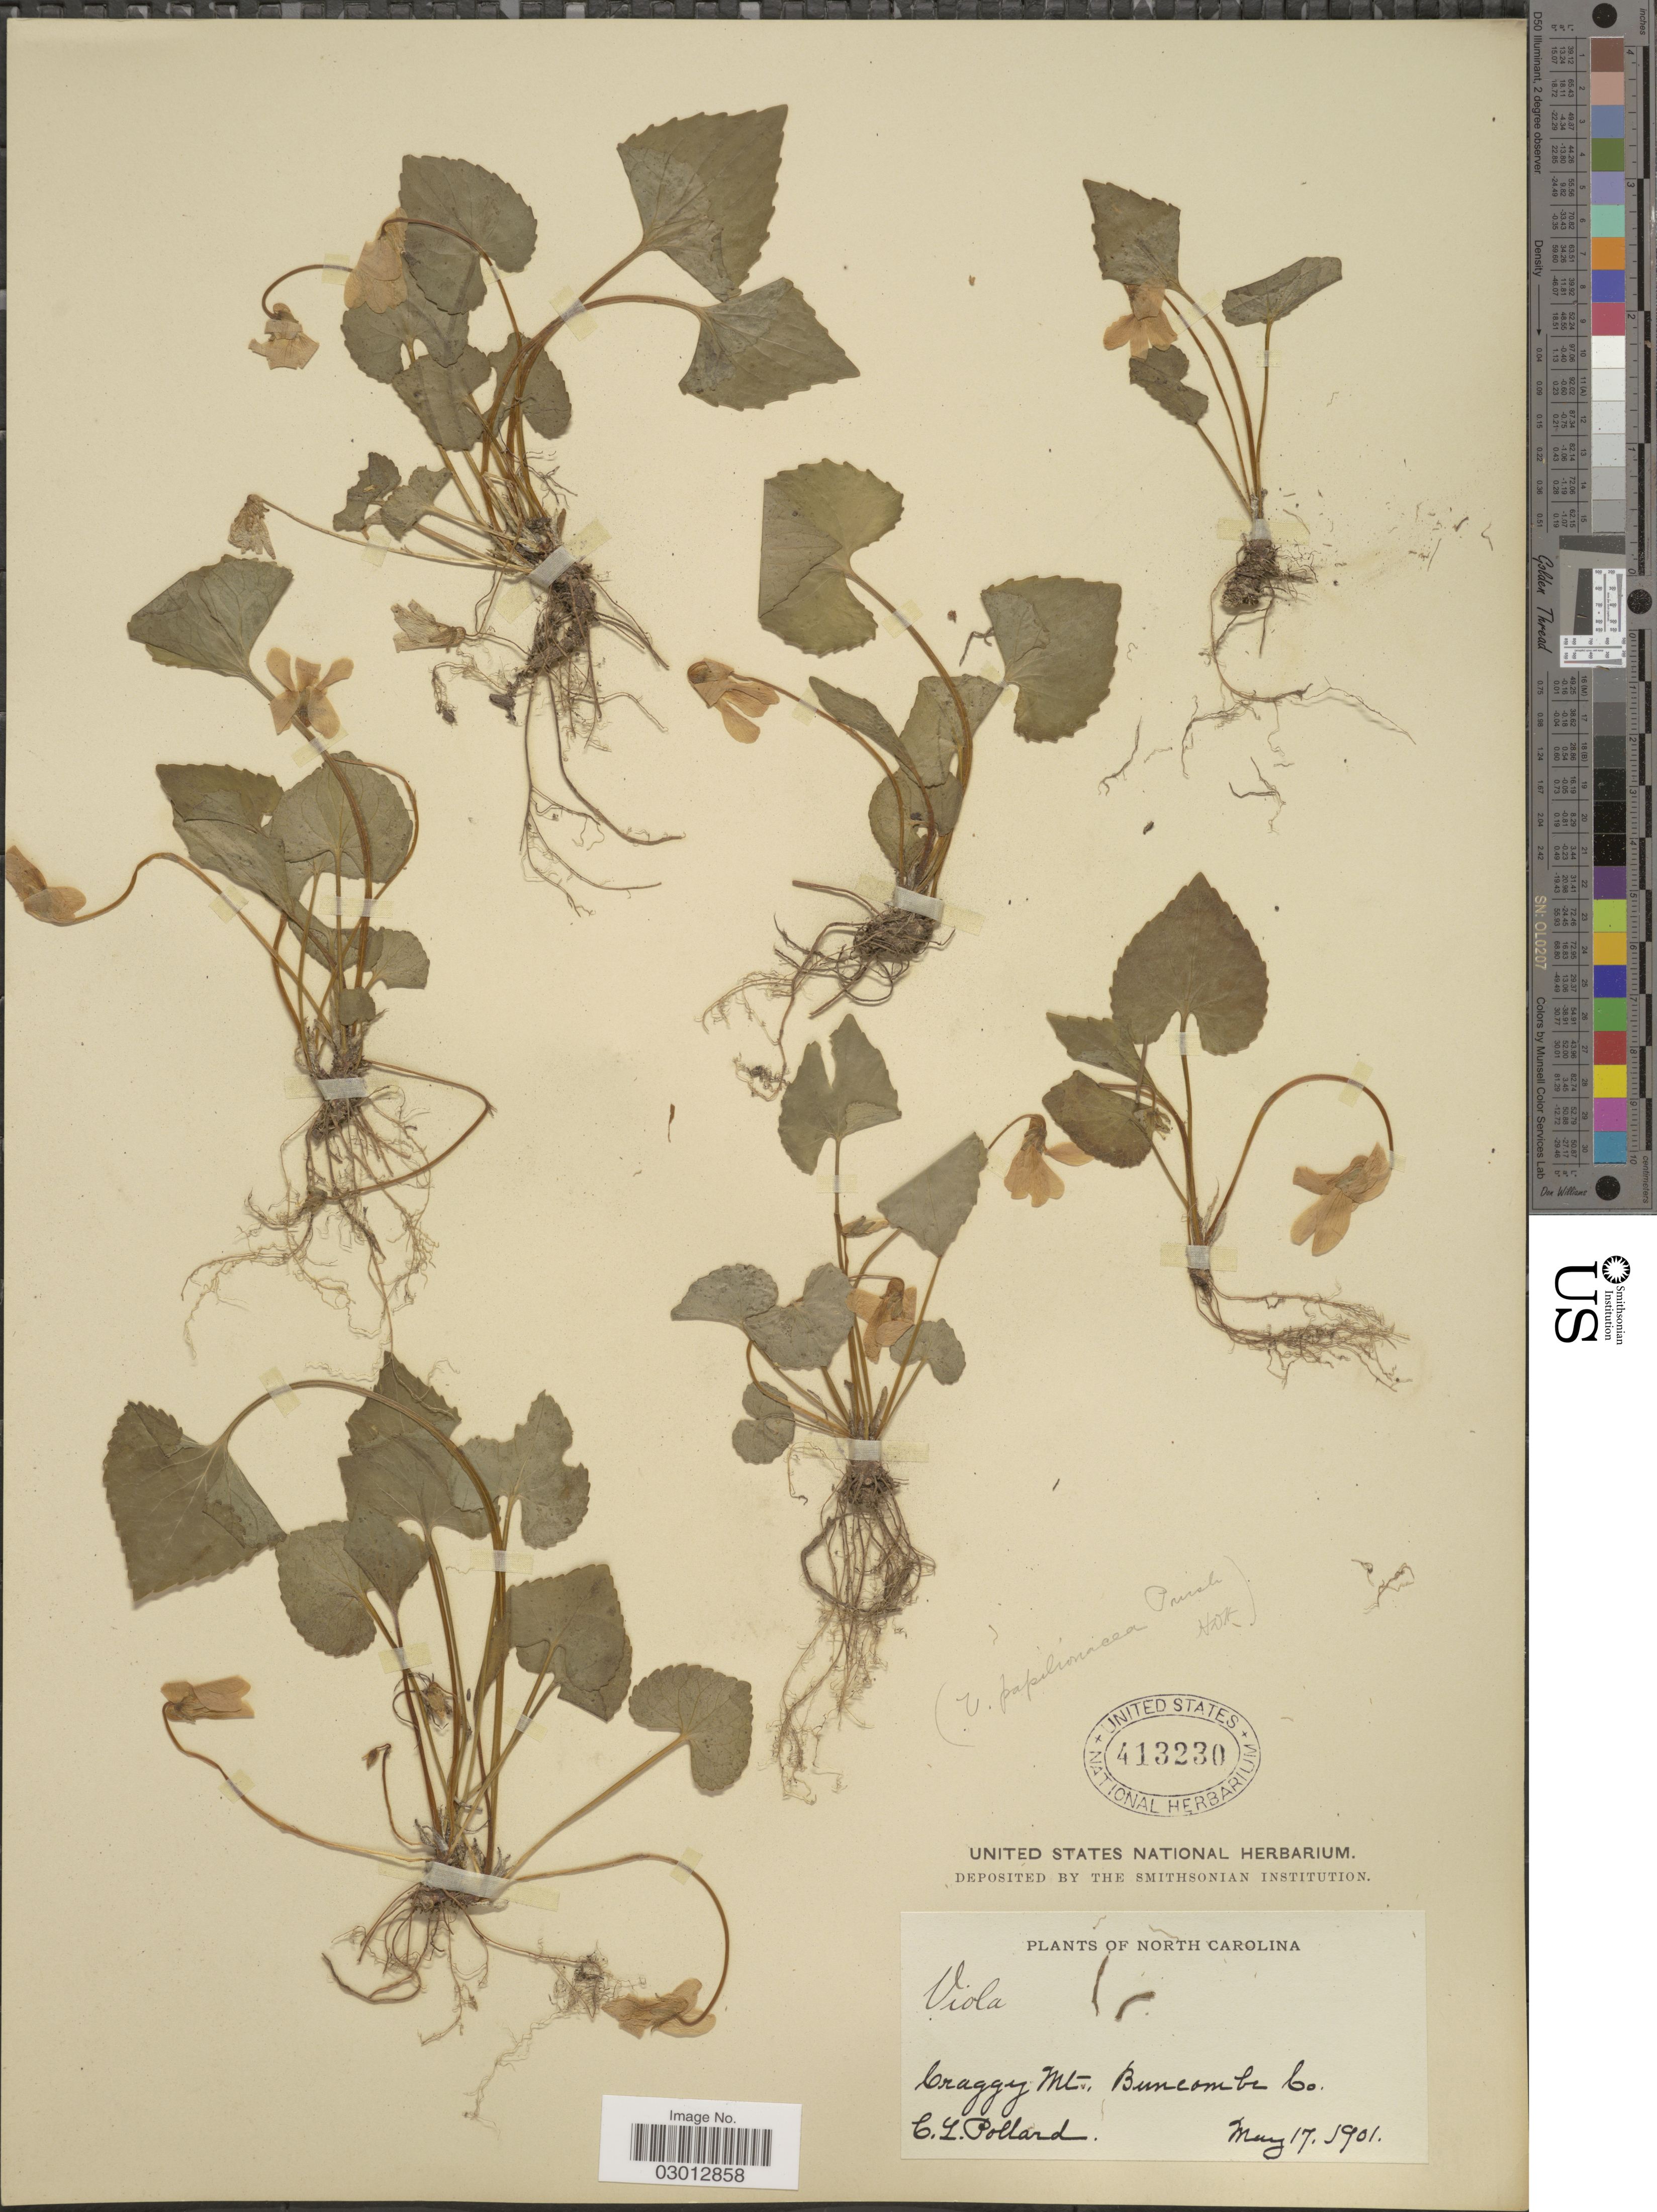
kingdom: Plantae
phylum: Tracheophyta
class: Magnoliopsida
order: Malpighiales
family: Violaceae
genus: Viola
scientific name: Viola papilionacea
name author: Pursh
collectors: C. L. Pollard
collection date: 1901-05-17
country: United States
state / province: North Carolina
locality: Craggy Mt., Buncombe Co.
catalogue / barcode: US 413230